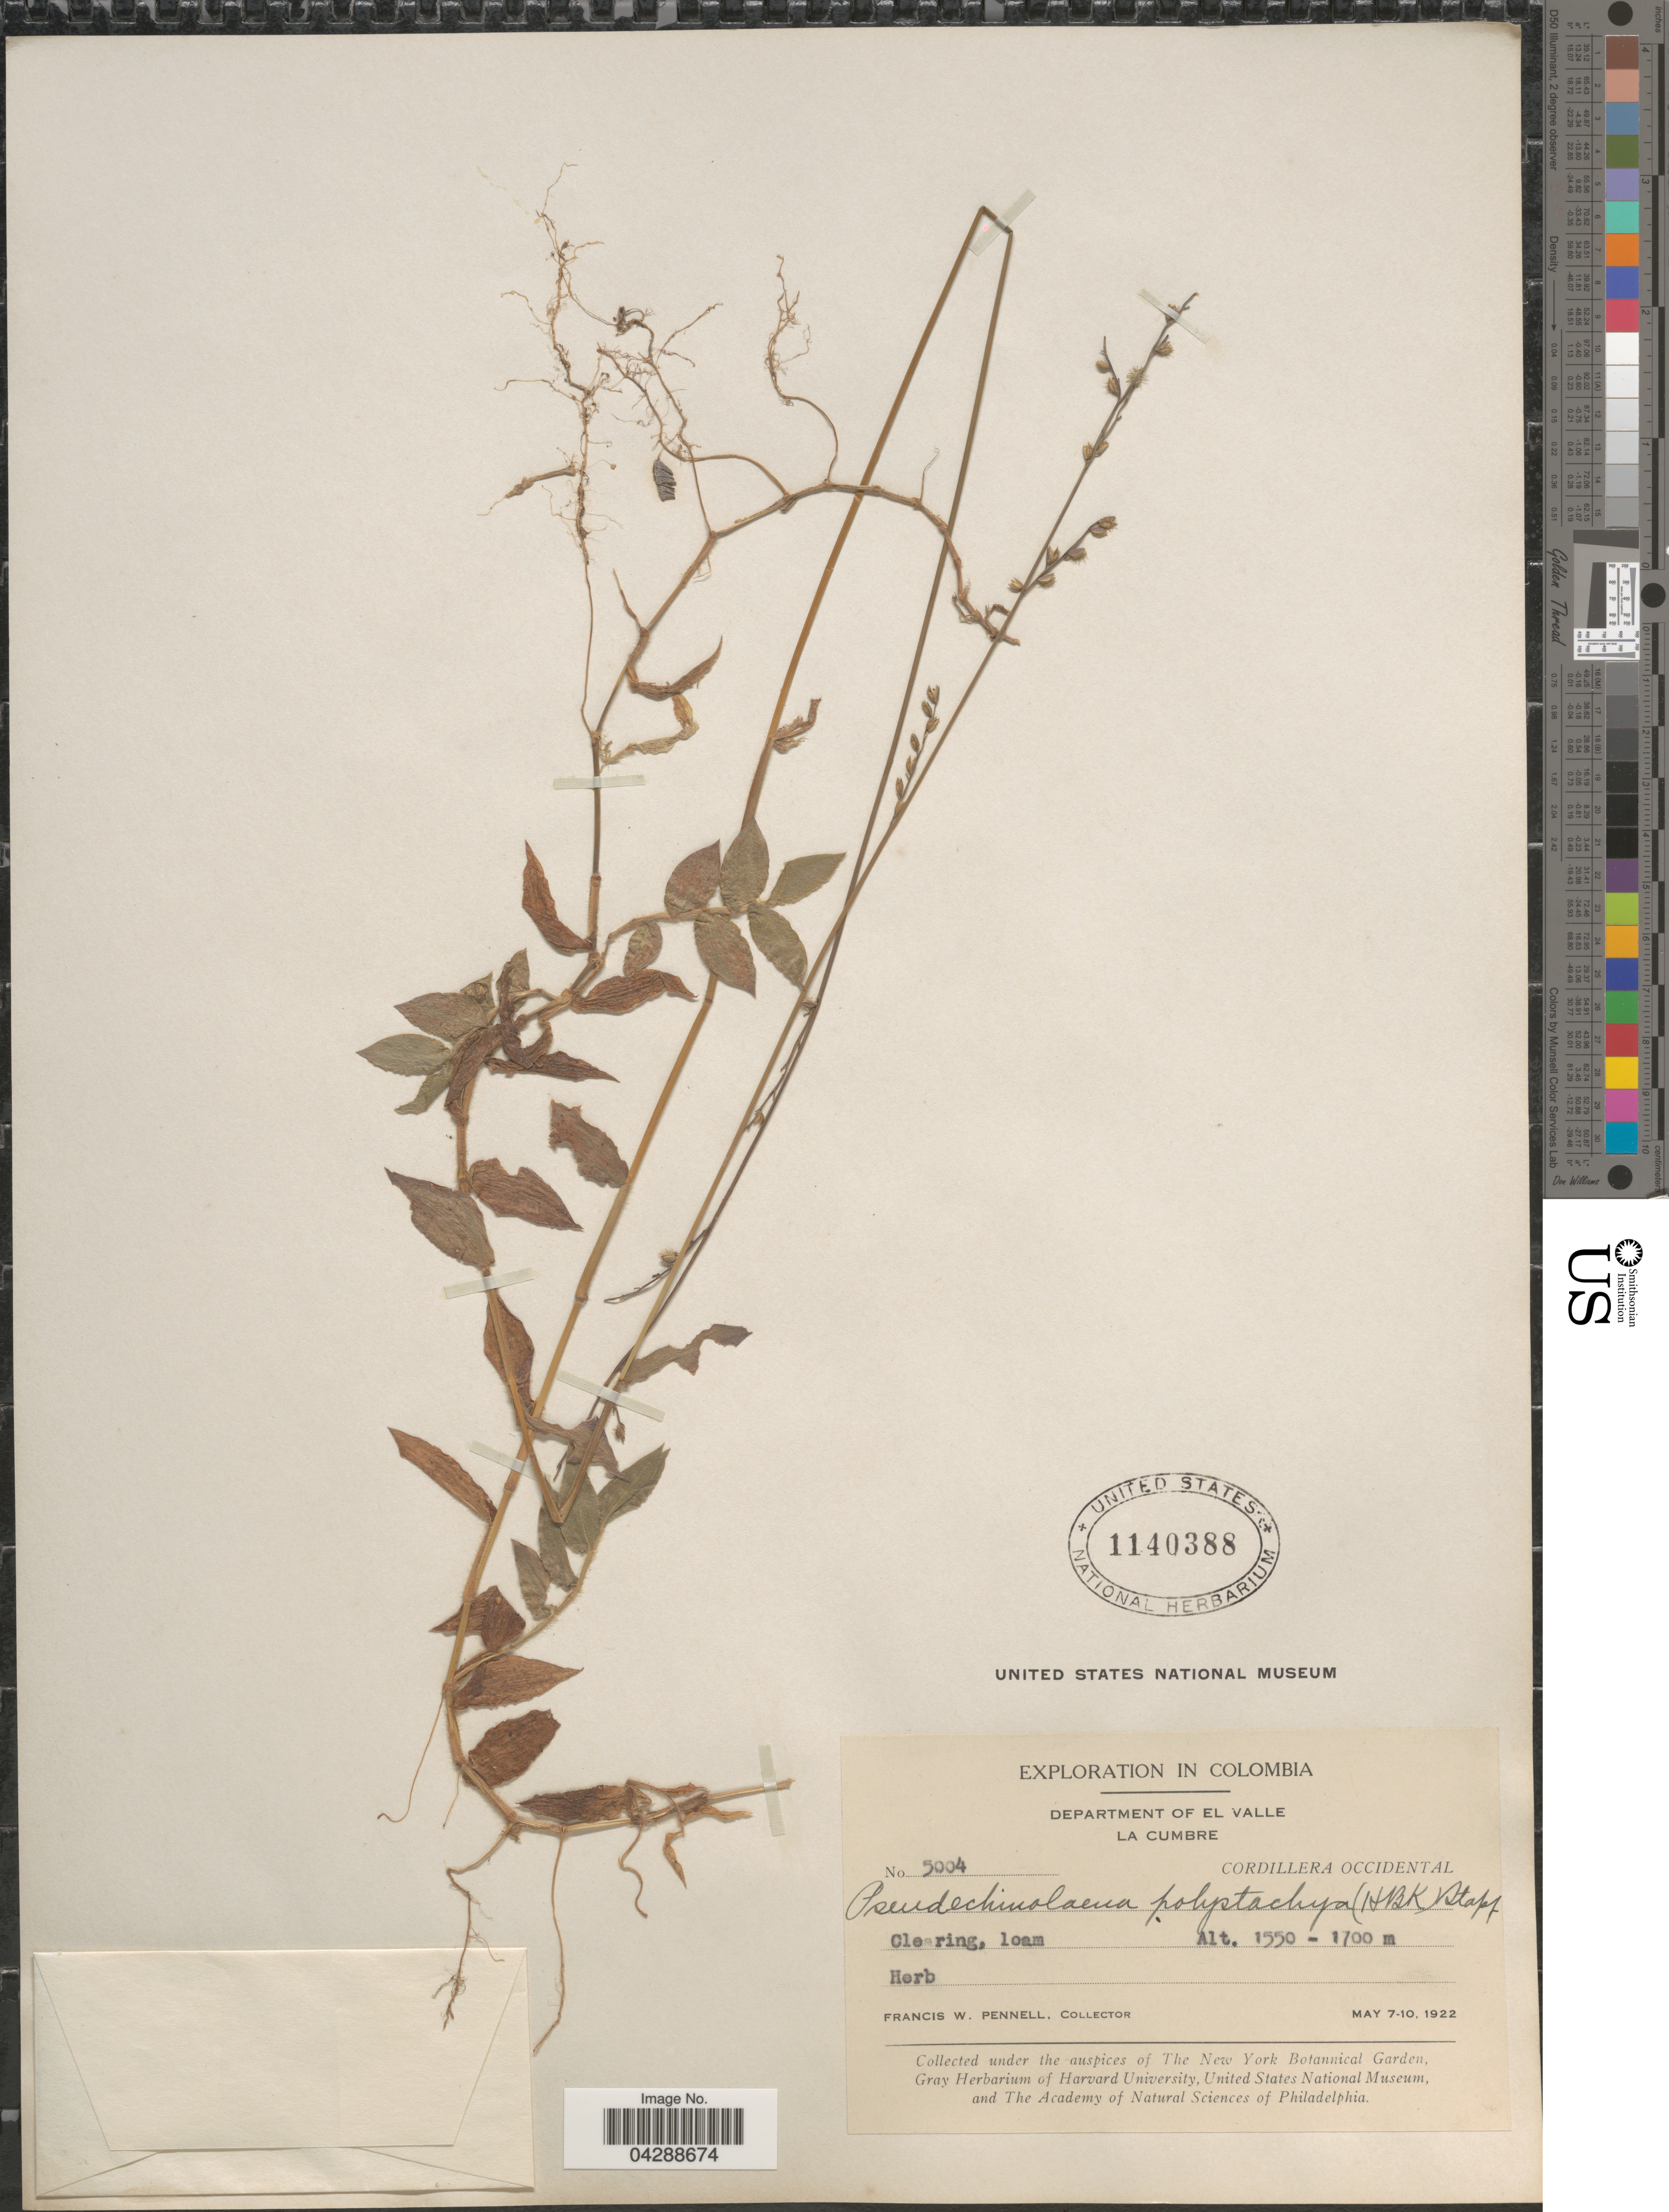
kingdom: Plantae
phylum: Tracheophyta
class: Liliopsida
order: Poales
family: Poaceae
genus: Pseudechinolaena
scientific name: Pseudechinolaena polystachya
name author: (Kunth) Stapf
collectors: F. W. Pennell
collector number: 5004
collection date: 1922-05-07/1922-05-10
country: Colombia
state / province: Valle del Cauca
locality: Exploration in Colombia. Department of El Valle. La Cumbre. Cordillera Occidental.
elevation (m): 1550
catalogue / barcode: US 1140388